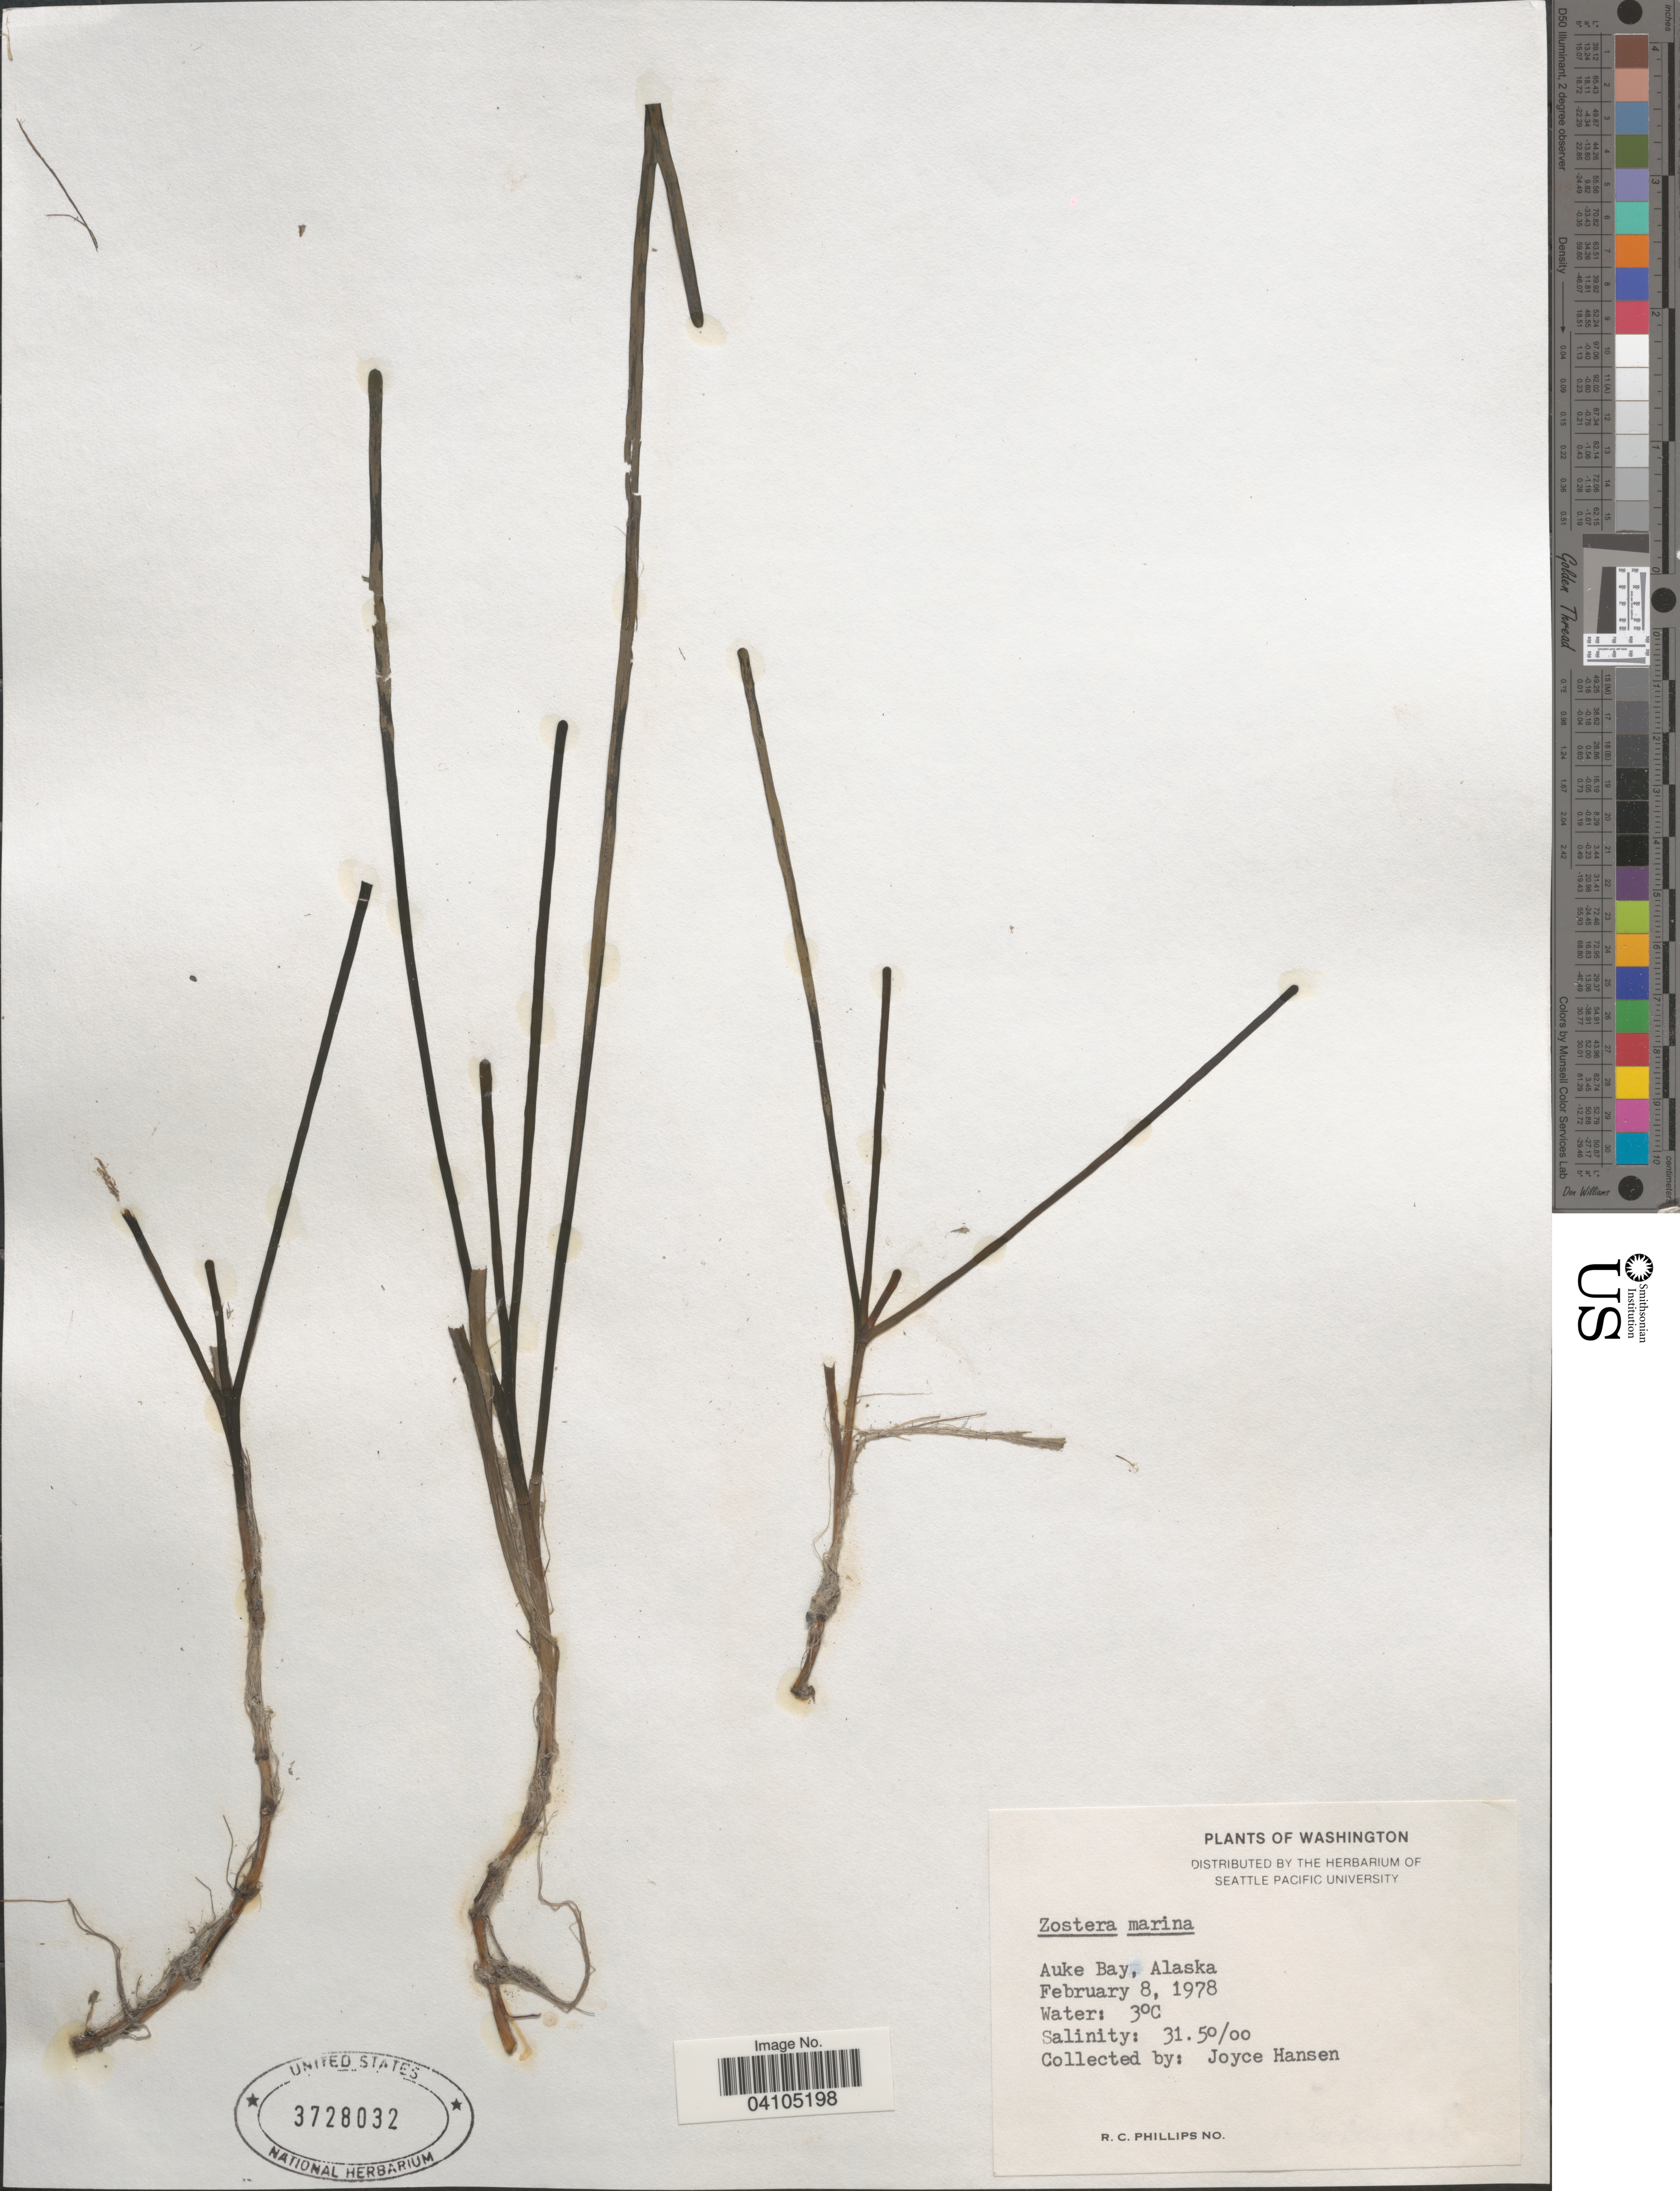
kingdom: Plantae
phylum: Tracheophyta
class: Liliopsida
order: Alismatales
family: Zosteraceae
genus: Zostera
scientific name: Zostera marina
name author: L.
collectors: J. Hanson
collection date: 1978-02-08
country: United States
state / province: Alaska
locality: Auke Bay.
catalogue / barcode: US 3728032